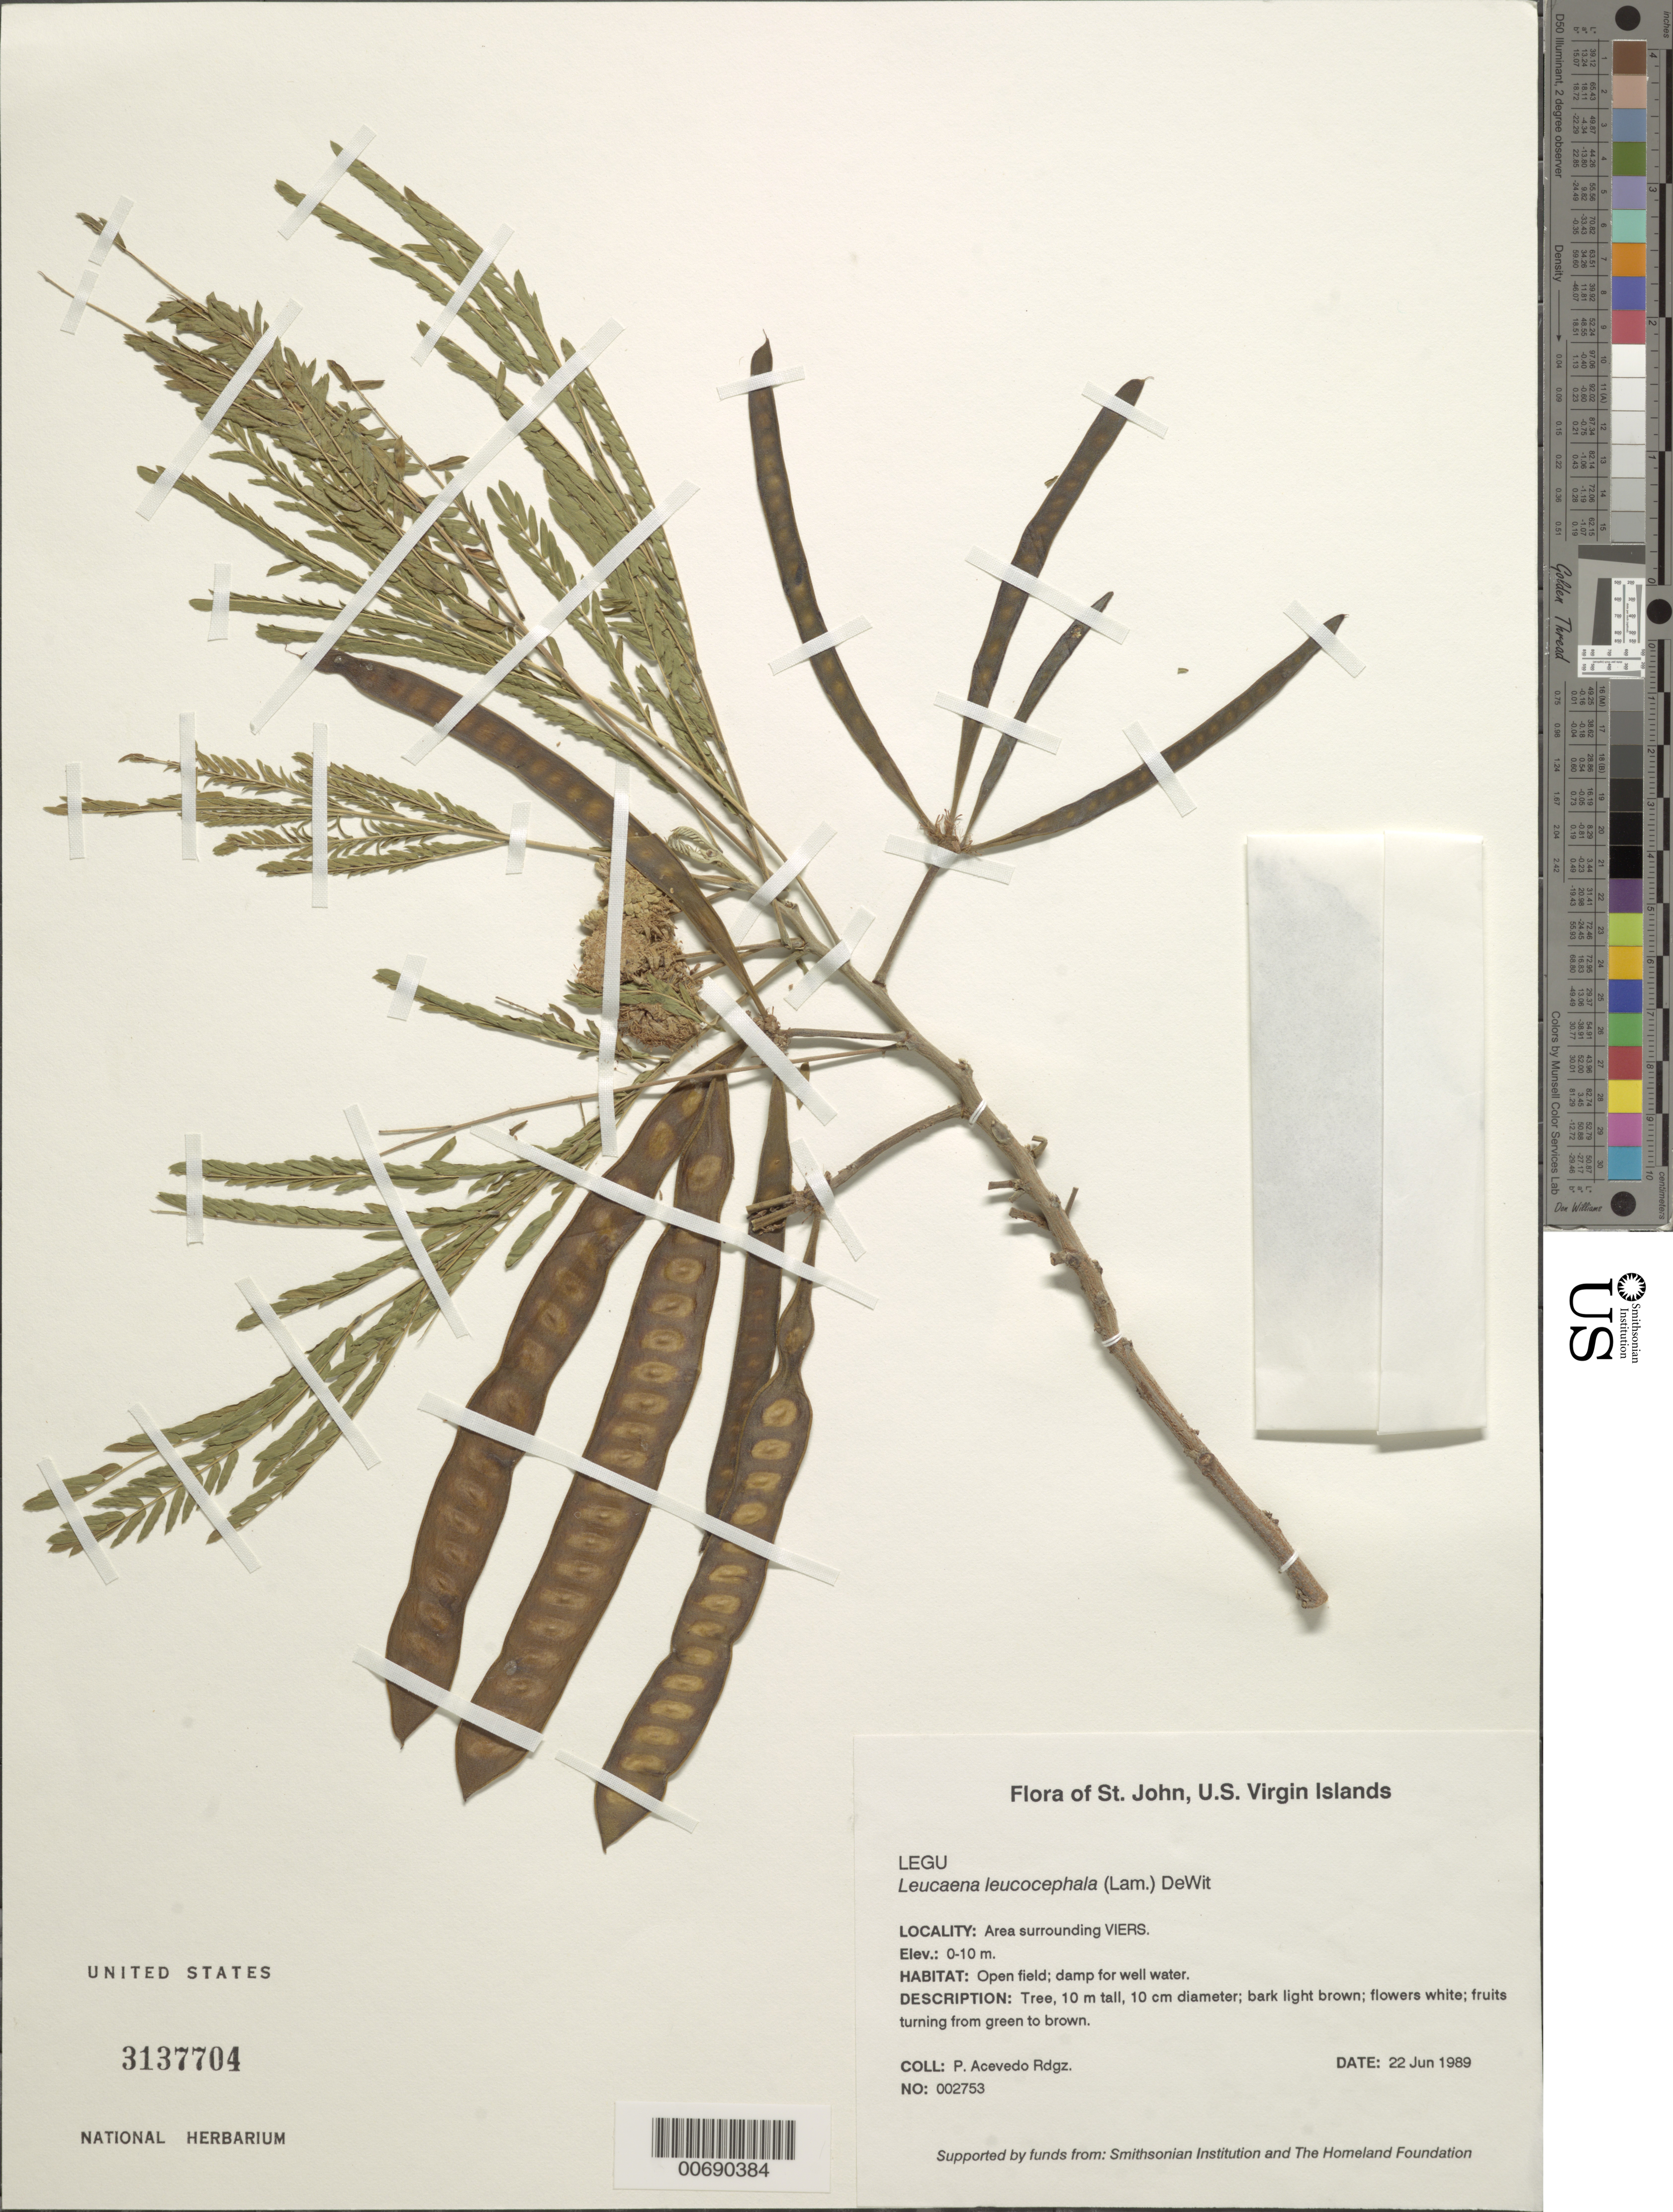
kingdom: Plantae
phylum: Tracheophyta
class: Magnoliopsida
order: Fabales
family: Fabaceae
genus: Leucaena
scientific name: Leucaena leucocephala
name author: (Lam.) de Wit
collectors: P. Acevedo-Rodr.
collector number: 2753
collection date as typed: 22 Jun 1989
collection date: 1989-06-22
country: U.S. Virgin Islands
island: St. John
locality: Reef Bay Quarter, area surrounding VIERS.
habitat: Open field; damp for well water.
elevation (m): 0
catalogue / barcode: US 3137704